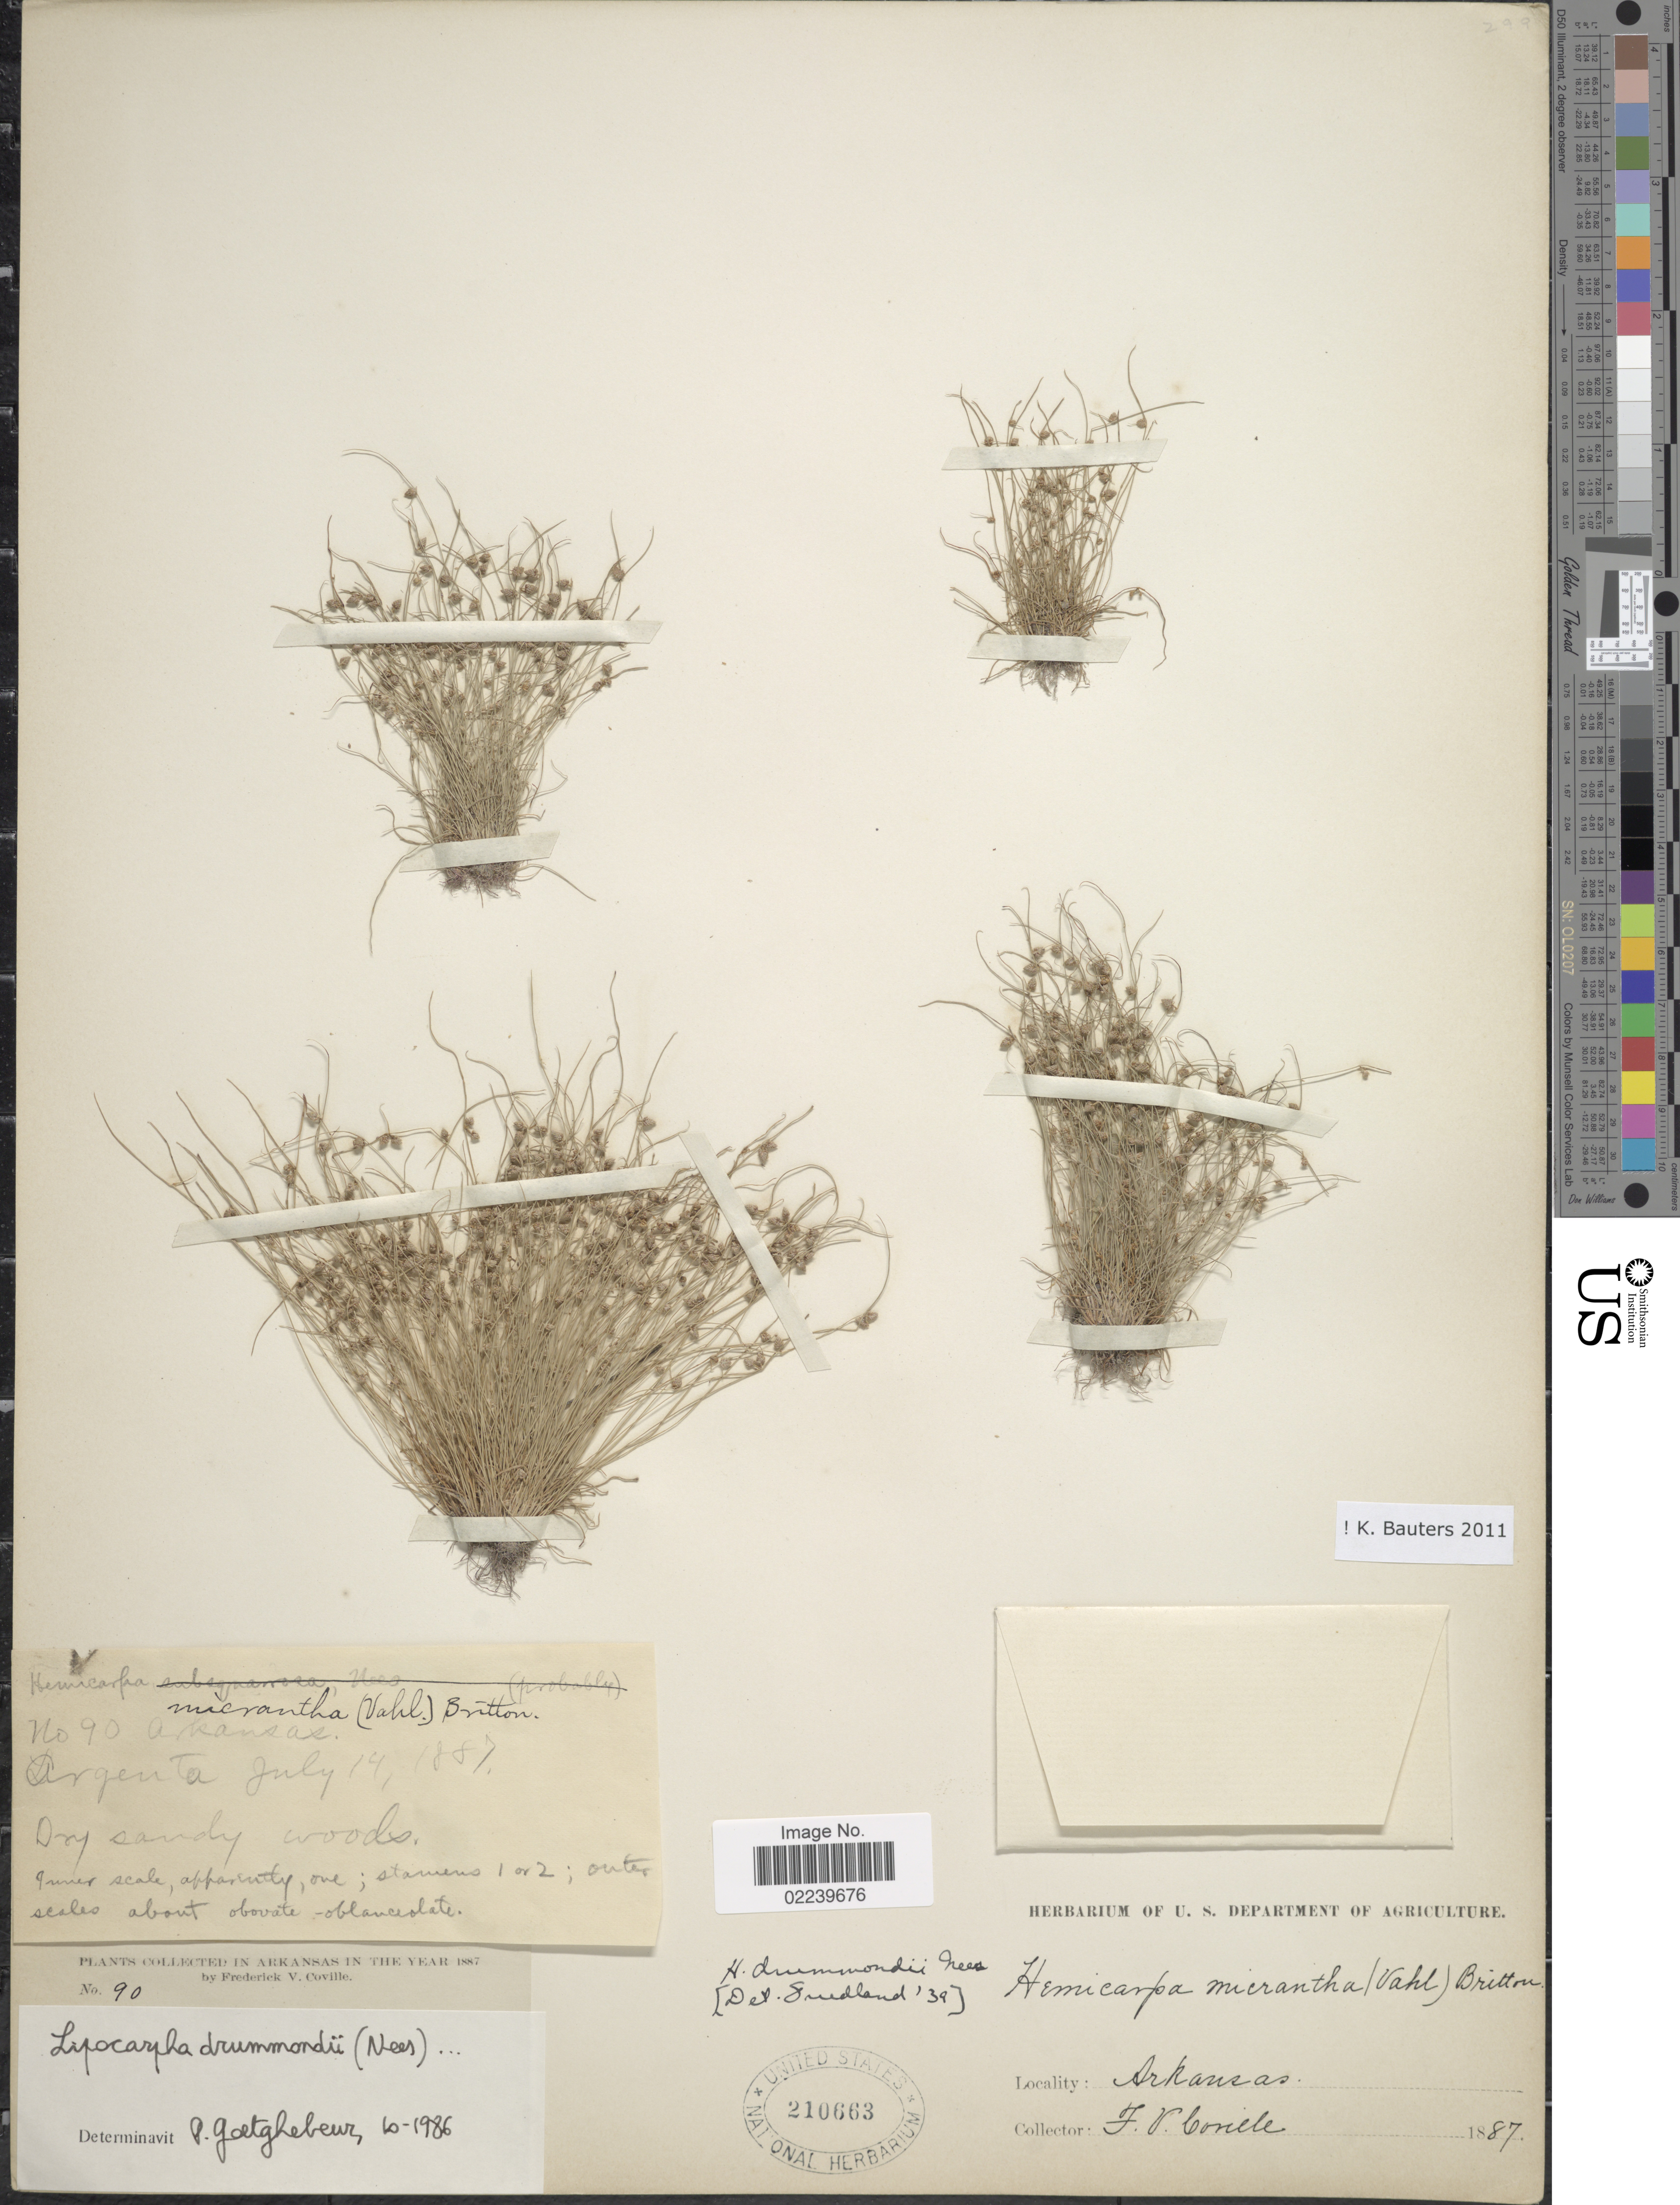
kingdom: Plantae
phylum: Tracheophyta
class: Liliopsida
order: Poales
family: Cyperaceae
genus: Cyperus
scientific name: Cyperus hemidrummondii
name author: Goetgh.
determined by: Strong, M. T., (US), Smithsonian Institution - National Museum of Natural History (UNITED STATES)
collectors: F. V. Coville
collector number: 90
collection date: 1887-07-14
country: United States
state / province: Arkansas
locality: Argenta, Dry sandy woods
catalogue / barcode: US 210663